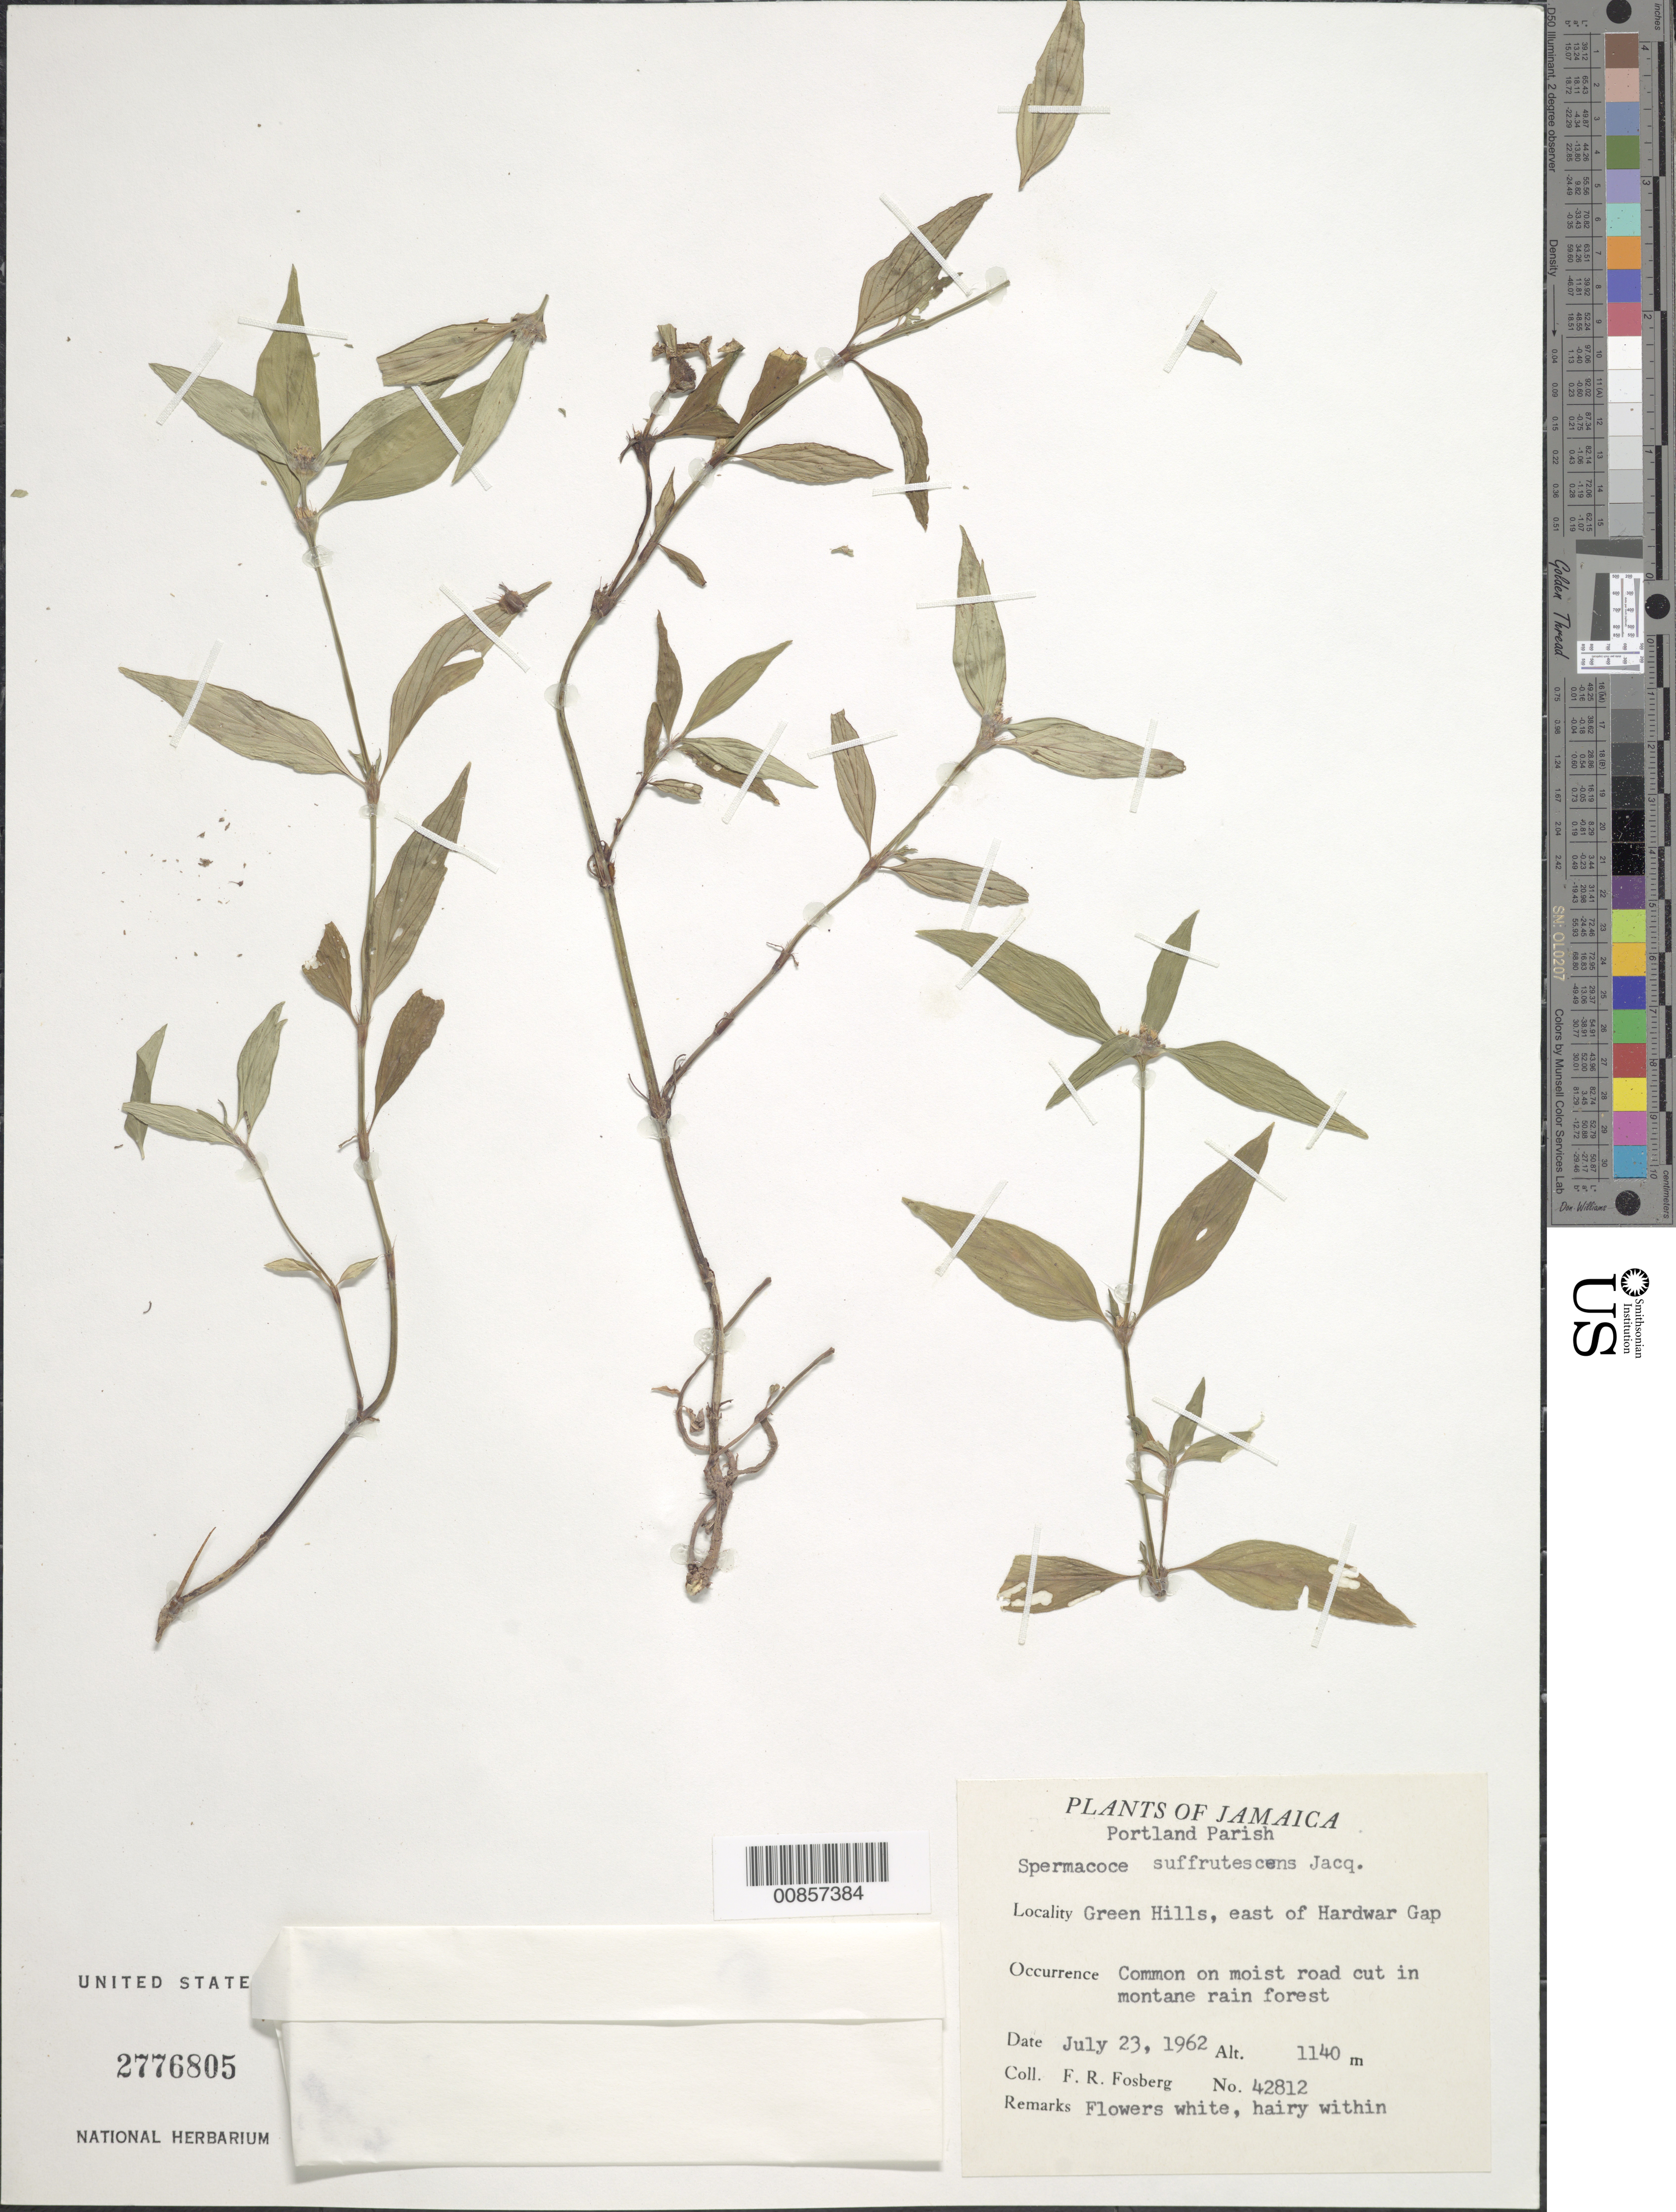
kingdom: Plantae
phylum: Tracheophyta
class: Magnoliopsida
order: Gentianales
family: Rubiaceae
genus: Spermacoce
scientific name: Spermacoce remota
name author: Lam.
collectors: F. R. Fosberg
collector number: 42812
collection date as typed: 23 Jul 1962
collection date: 1962-07-23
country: Jamaica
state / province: Portland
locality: Green Hills, east of Hardwar Gap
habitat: On moist road cut in montane rain forest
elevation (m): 1140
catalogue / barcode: US 2776805